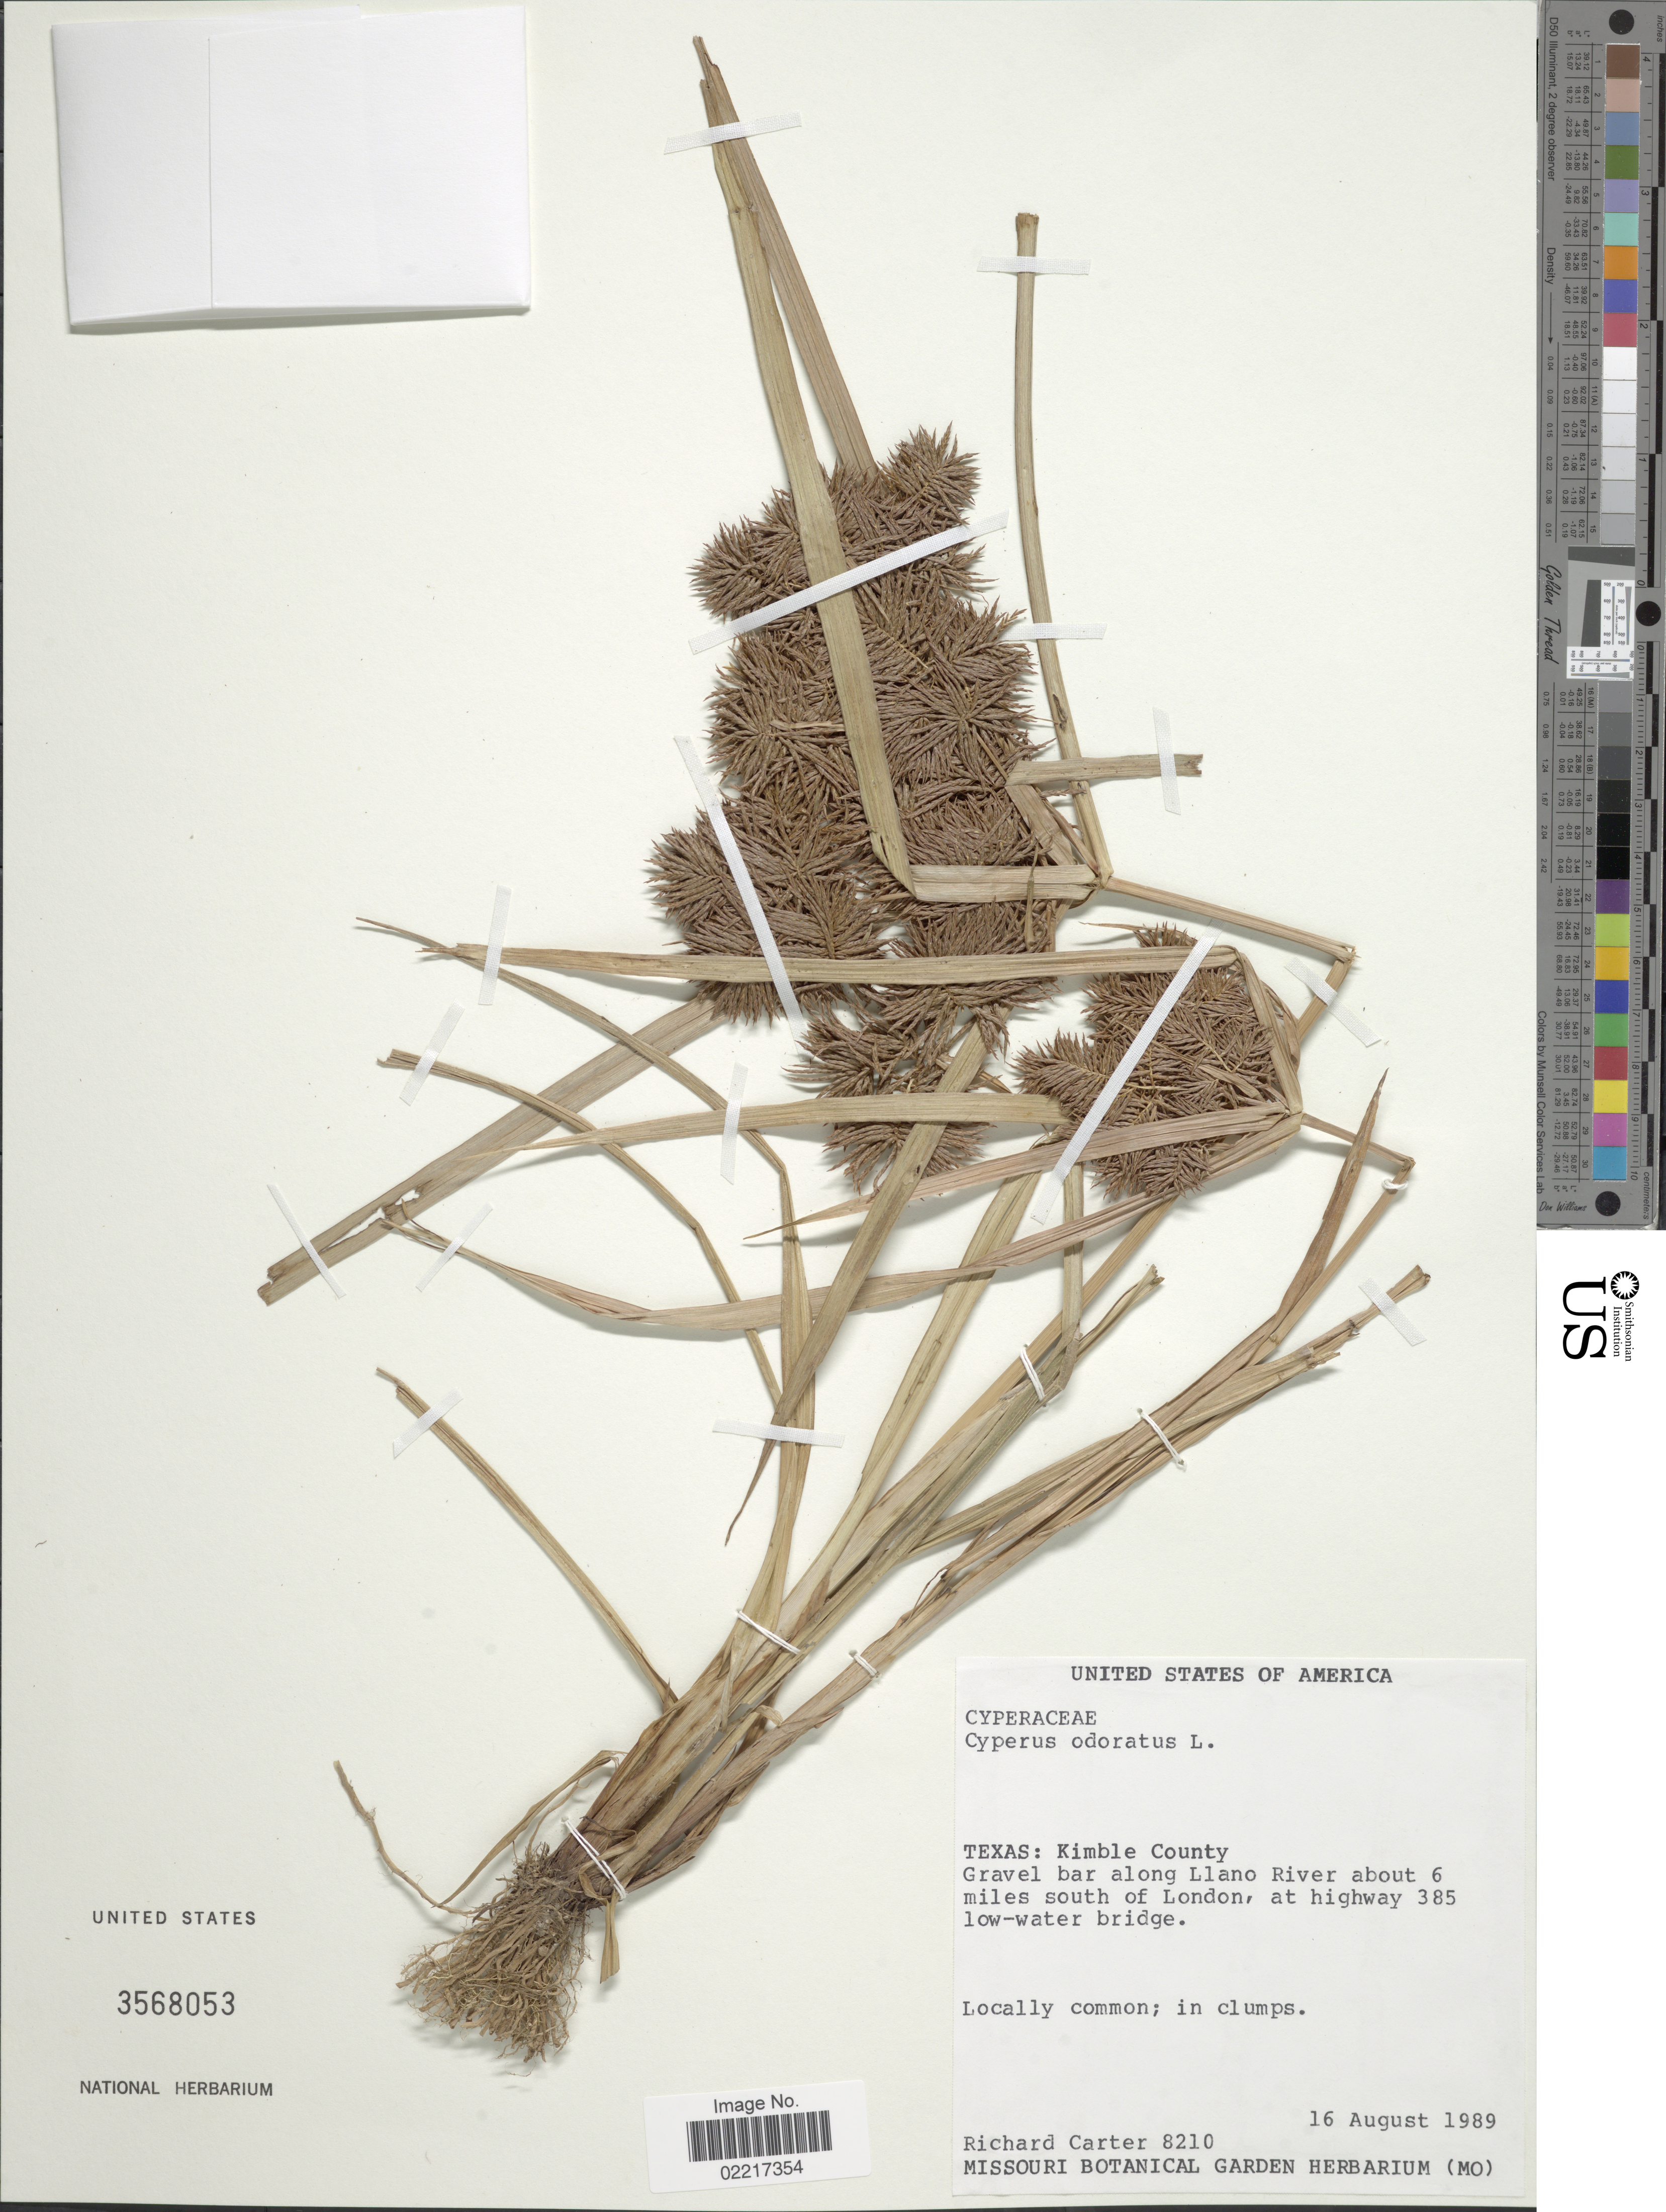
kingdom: Plantae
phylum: Tracheophyta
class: Liliopsida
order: Poales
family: Cyperaceae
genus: Cyperus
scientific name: Cyperus odoratus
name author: L.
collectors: R. Carter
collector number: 8210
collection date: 1989-08-16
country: United States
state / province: Texas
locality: Kimble County, Gravel bar along Llano River about 6 miles south of London, at highway 385 low-water bridge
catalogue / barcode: US 3568053